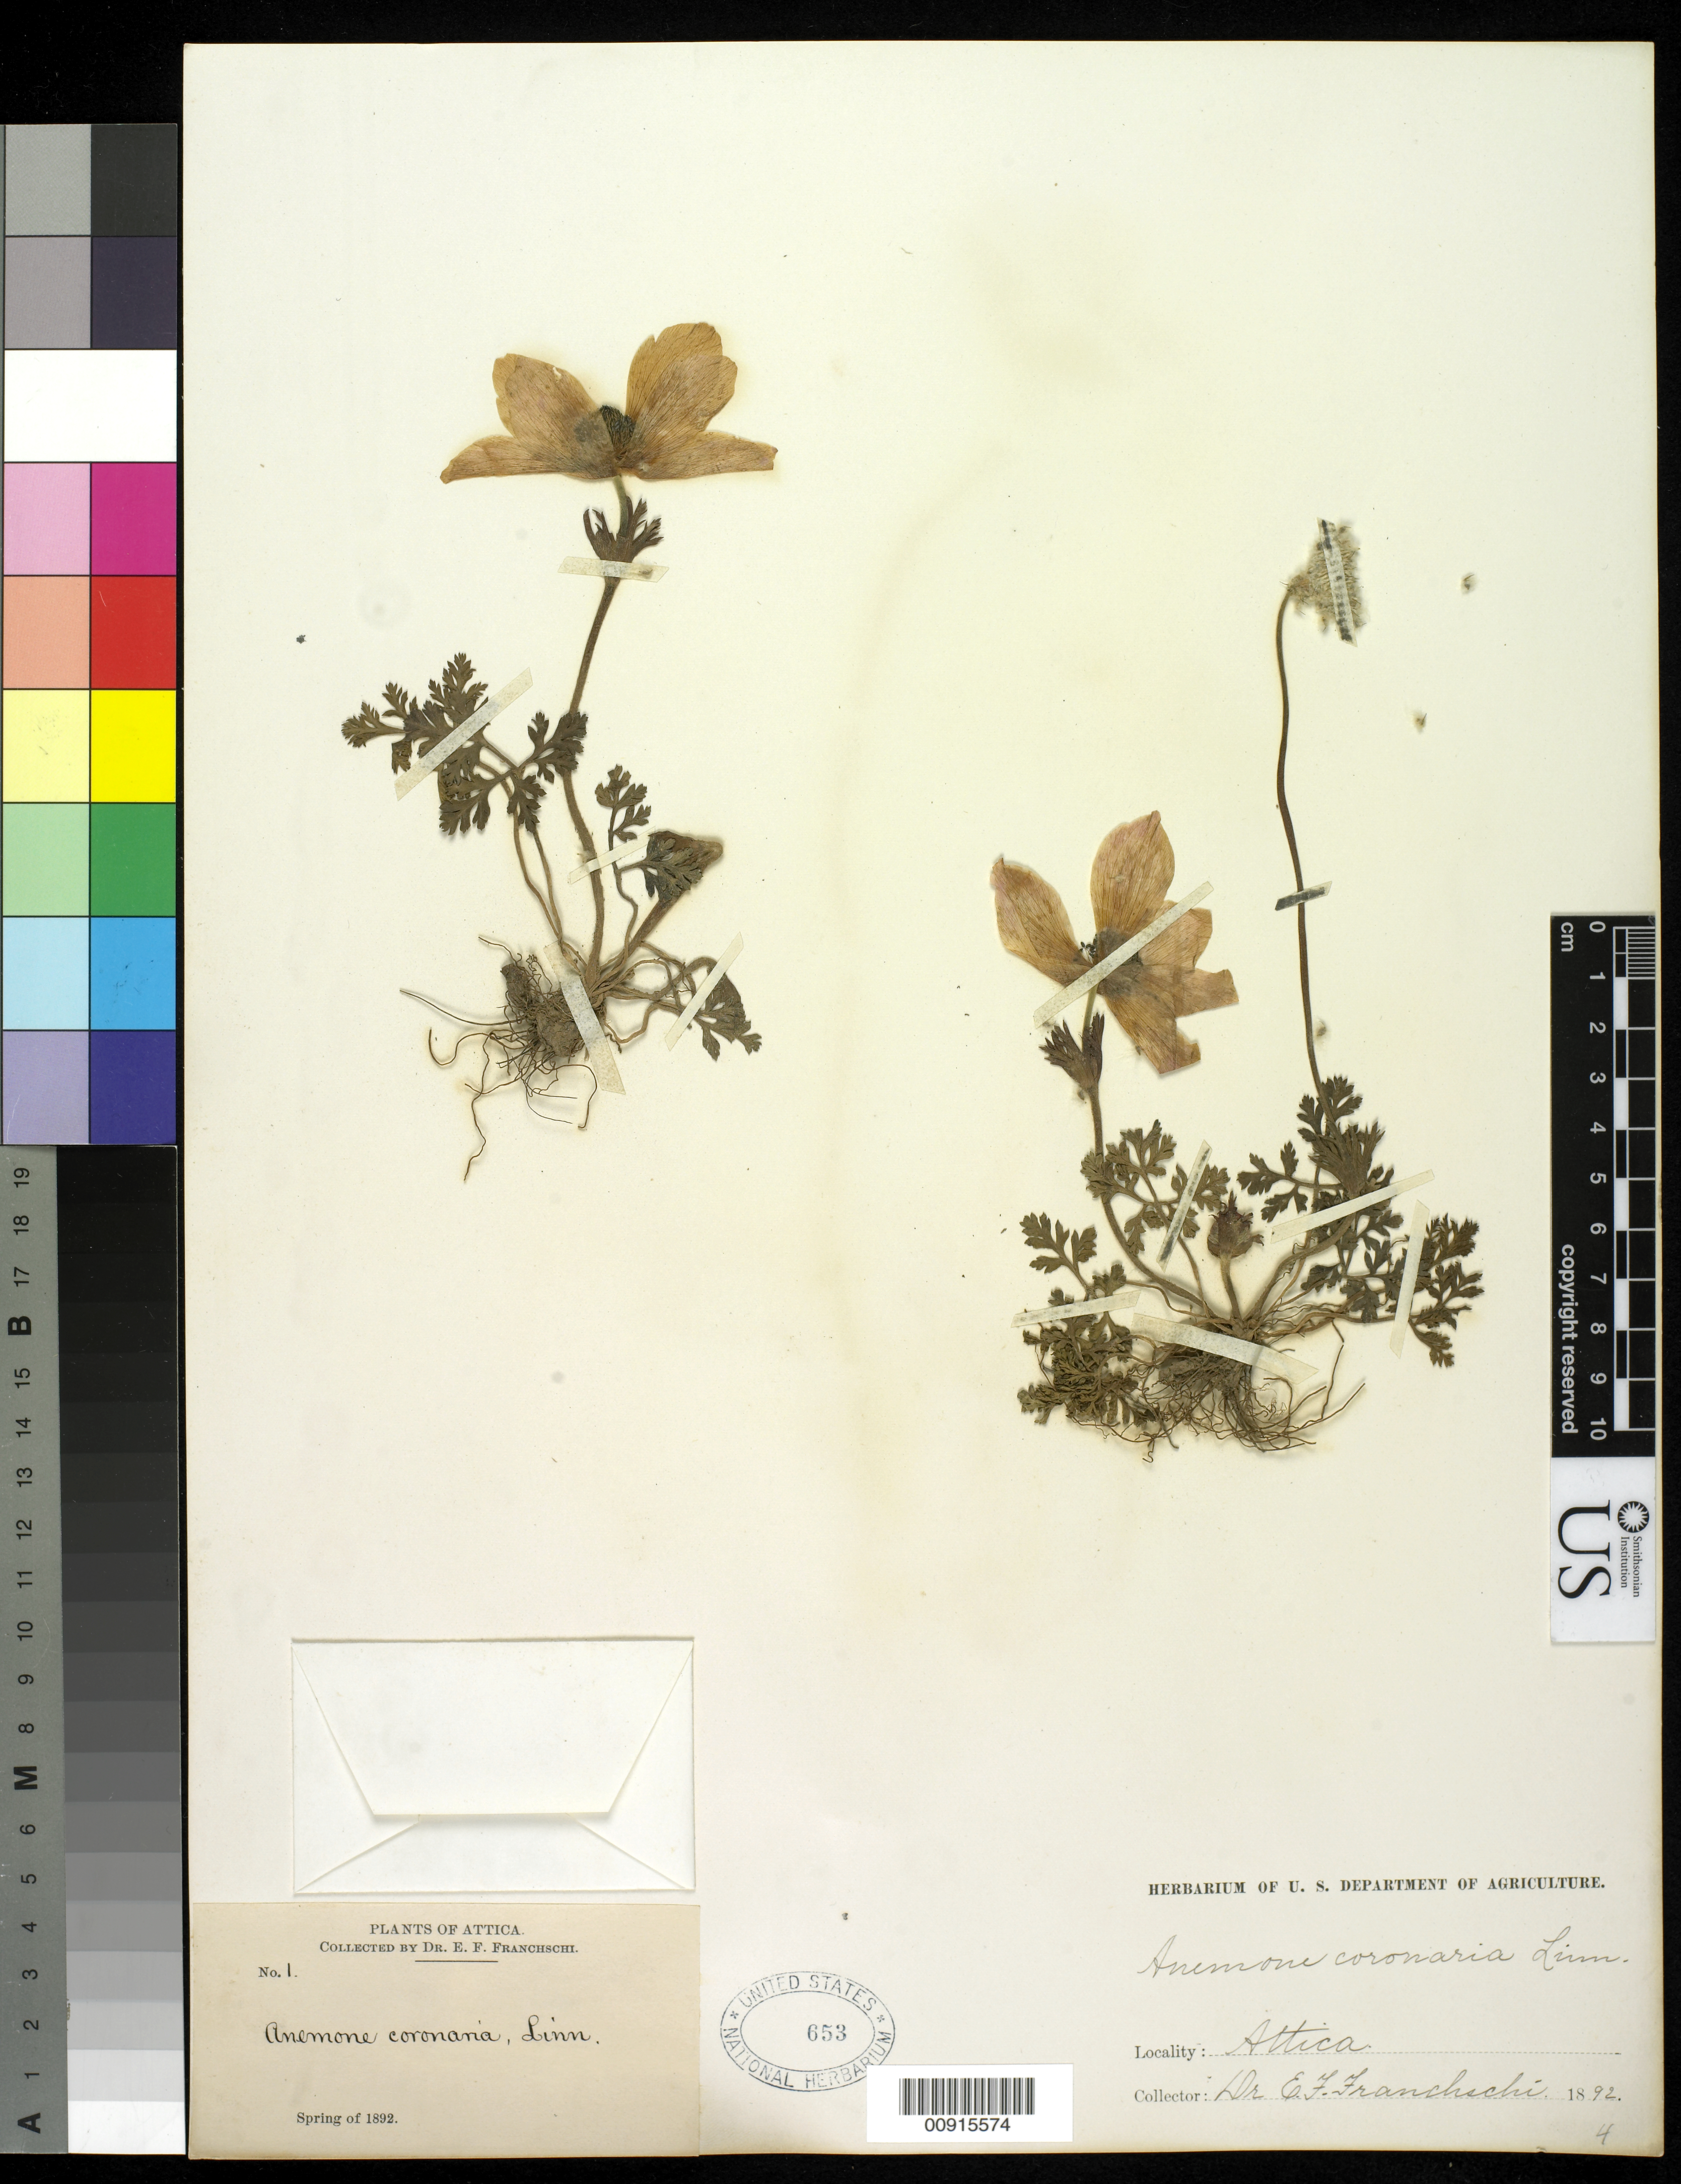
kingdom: Plantae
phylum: Tracheophyta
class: Magnoliopsida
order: Ranunculales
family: Ranunculaceae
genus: Anemone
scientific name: Anemone coronaria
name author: L.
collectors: E. Franchschi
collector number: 1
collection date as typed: Spring of 1892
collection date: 1892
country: Greece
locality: Attica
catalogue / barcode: US 653